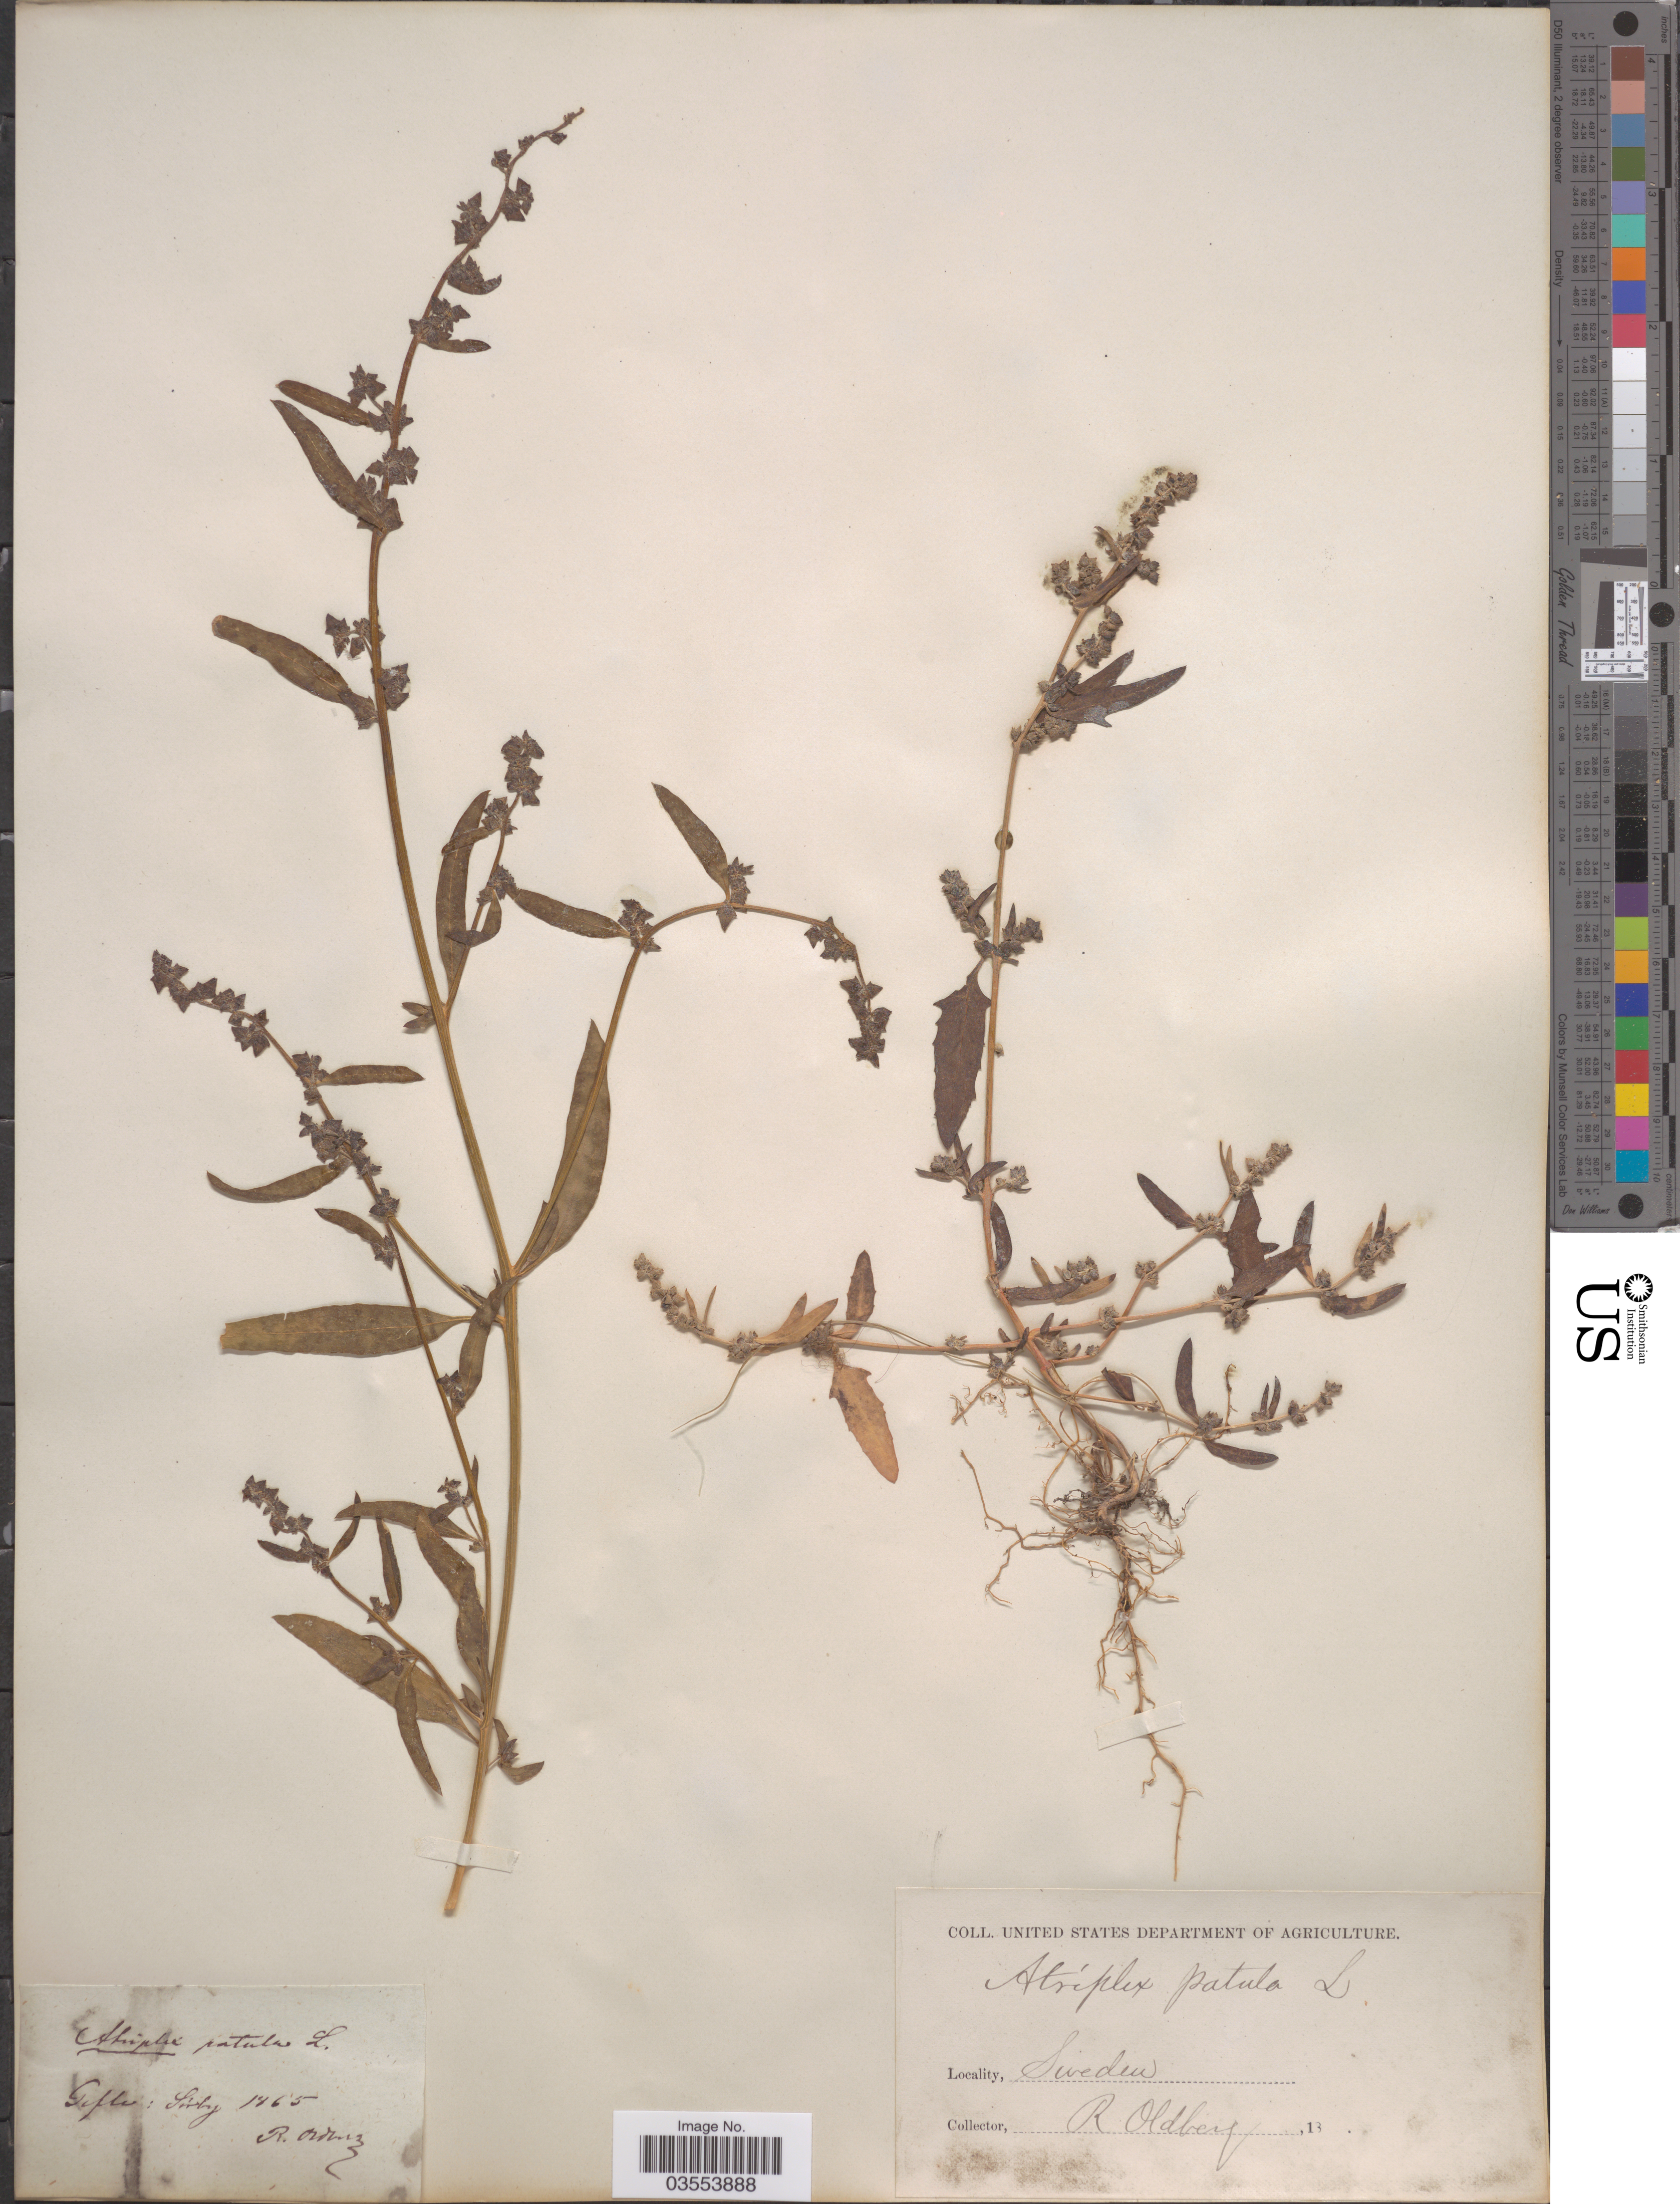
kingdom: Plantae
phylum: Tracheophyta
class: Magnoliopsida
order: Caryophyllales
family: Amaranthaceae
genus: Atriplex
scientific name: Atriplex patula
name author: L.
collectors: R. Oldberg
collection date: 1865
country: Sweden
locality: Gefte: Sorby.